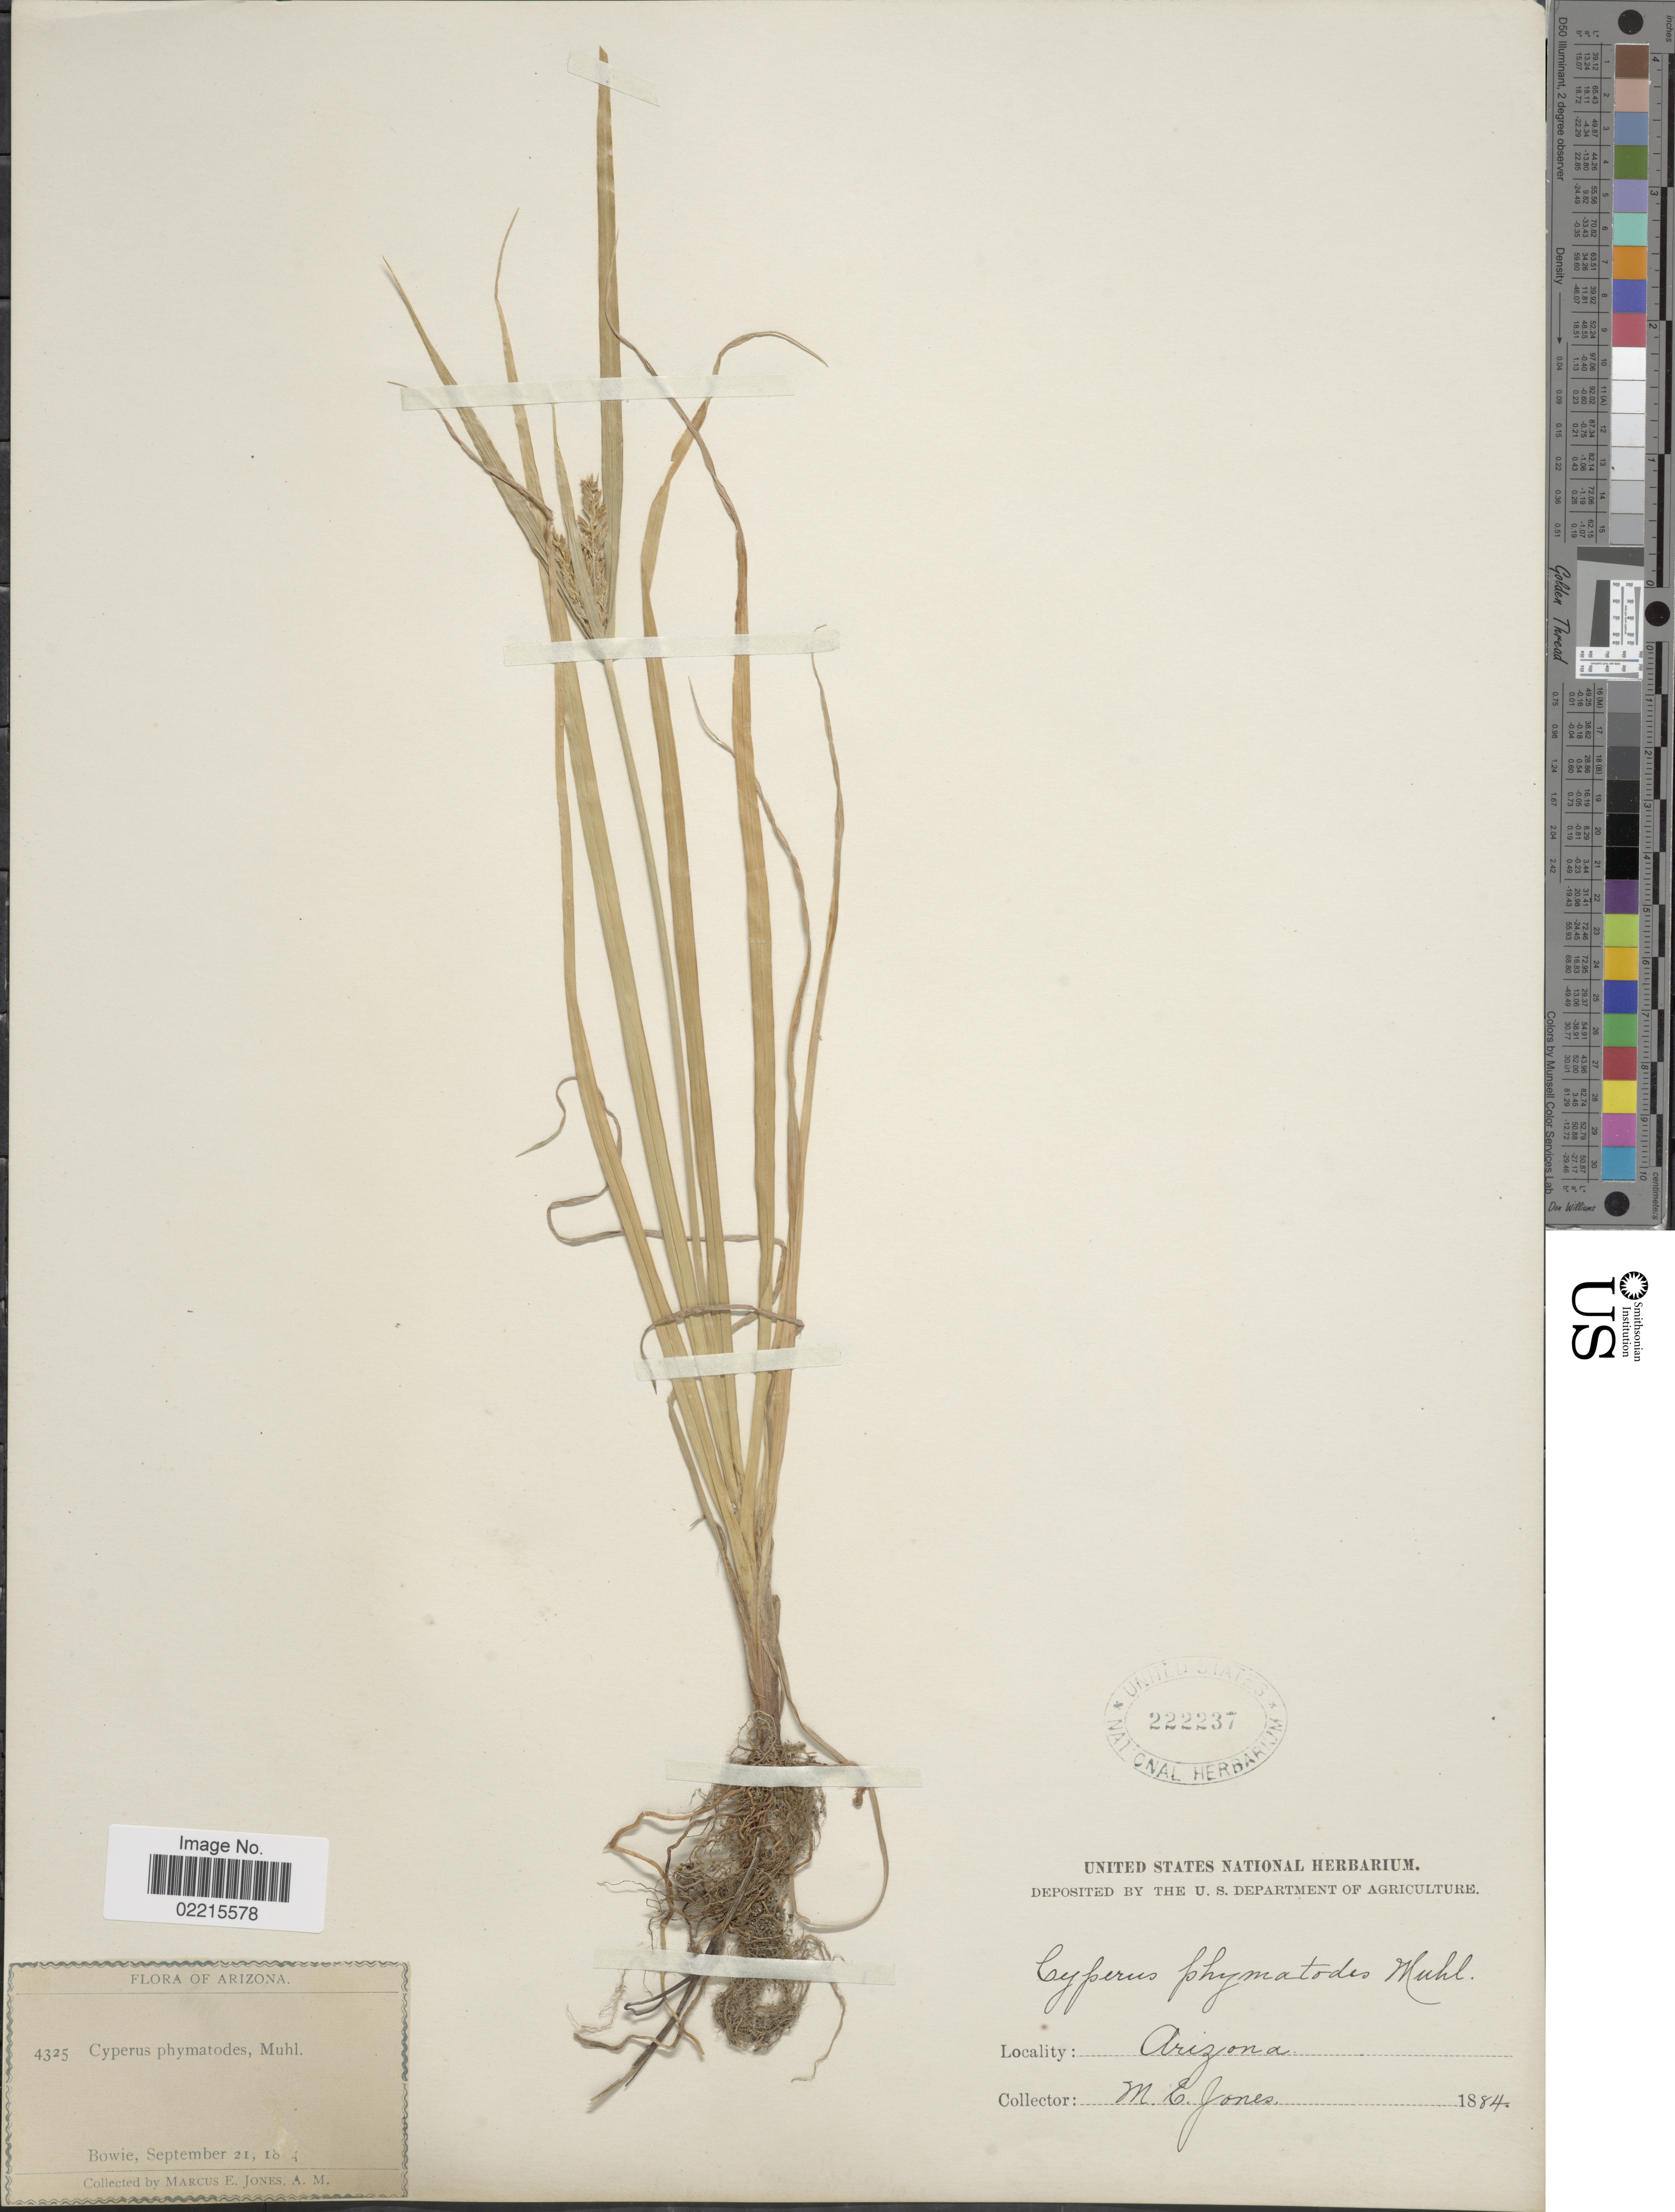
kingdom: Plantae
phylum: Tracheophyta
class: Liliopsida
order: Poales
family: Cyperaceae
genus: Cyperus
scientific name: Cyperus esculentus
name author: L.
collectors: M. E. Jones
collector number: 4325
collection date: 1884-09-21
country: United States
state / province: Arizona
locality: Bowie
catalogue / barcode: US 222237